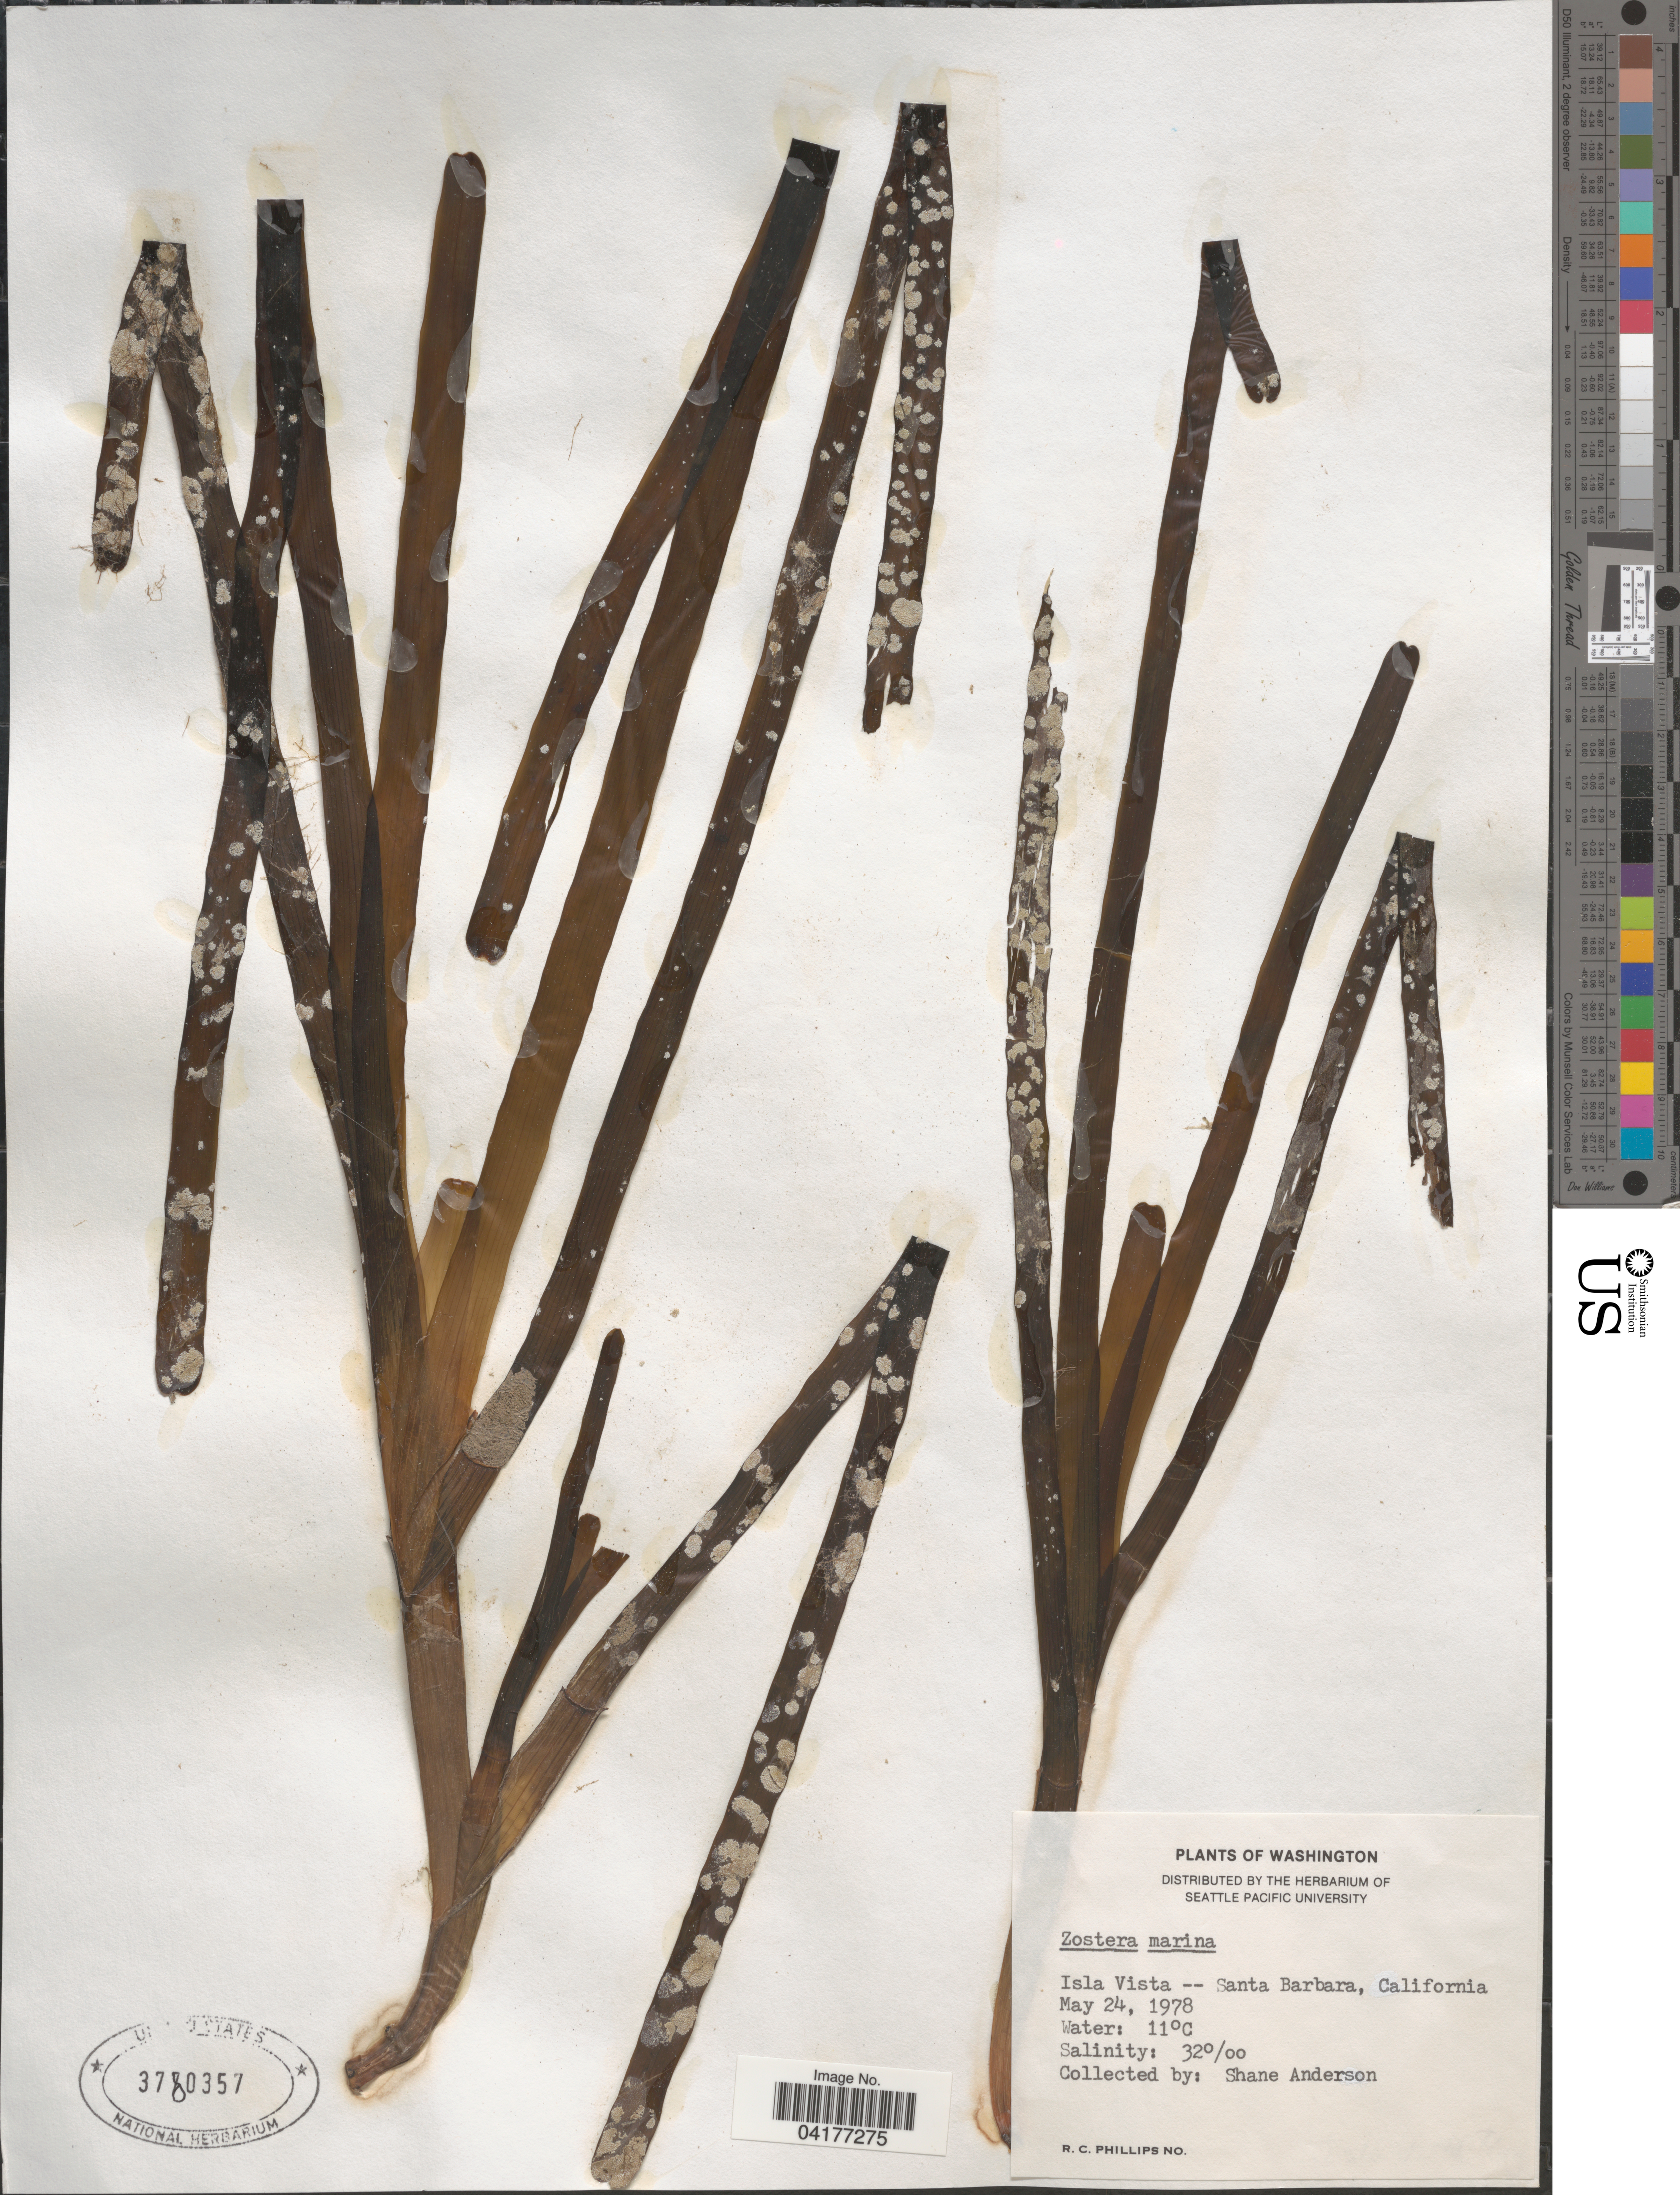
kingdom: Plantae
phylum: Tracheophyta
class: Liliopsida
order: Alismatales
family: Zosteraceae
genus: Zostera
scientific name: Zostera marina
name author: L.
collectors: S. Anderson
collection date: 1978-05-24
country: United States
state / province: California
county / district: Santa Barbara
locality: Isla Vista -- Santa Barbara.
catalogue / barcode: US 3780357